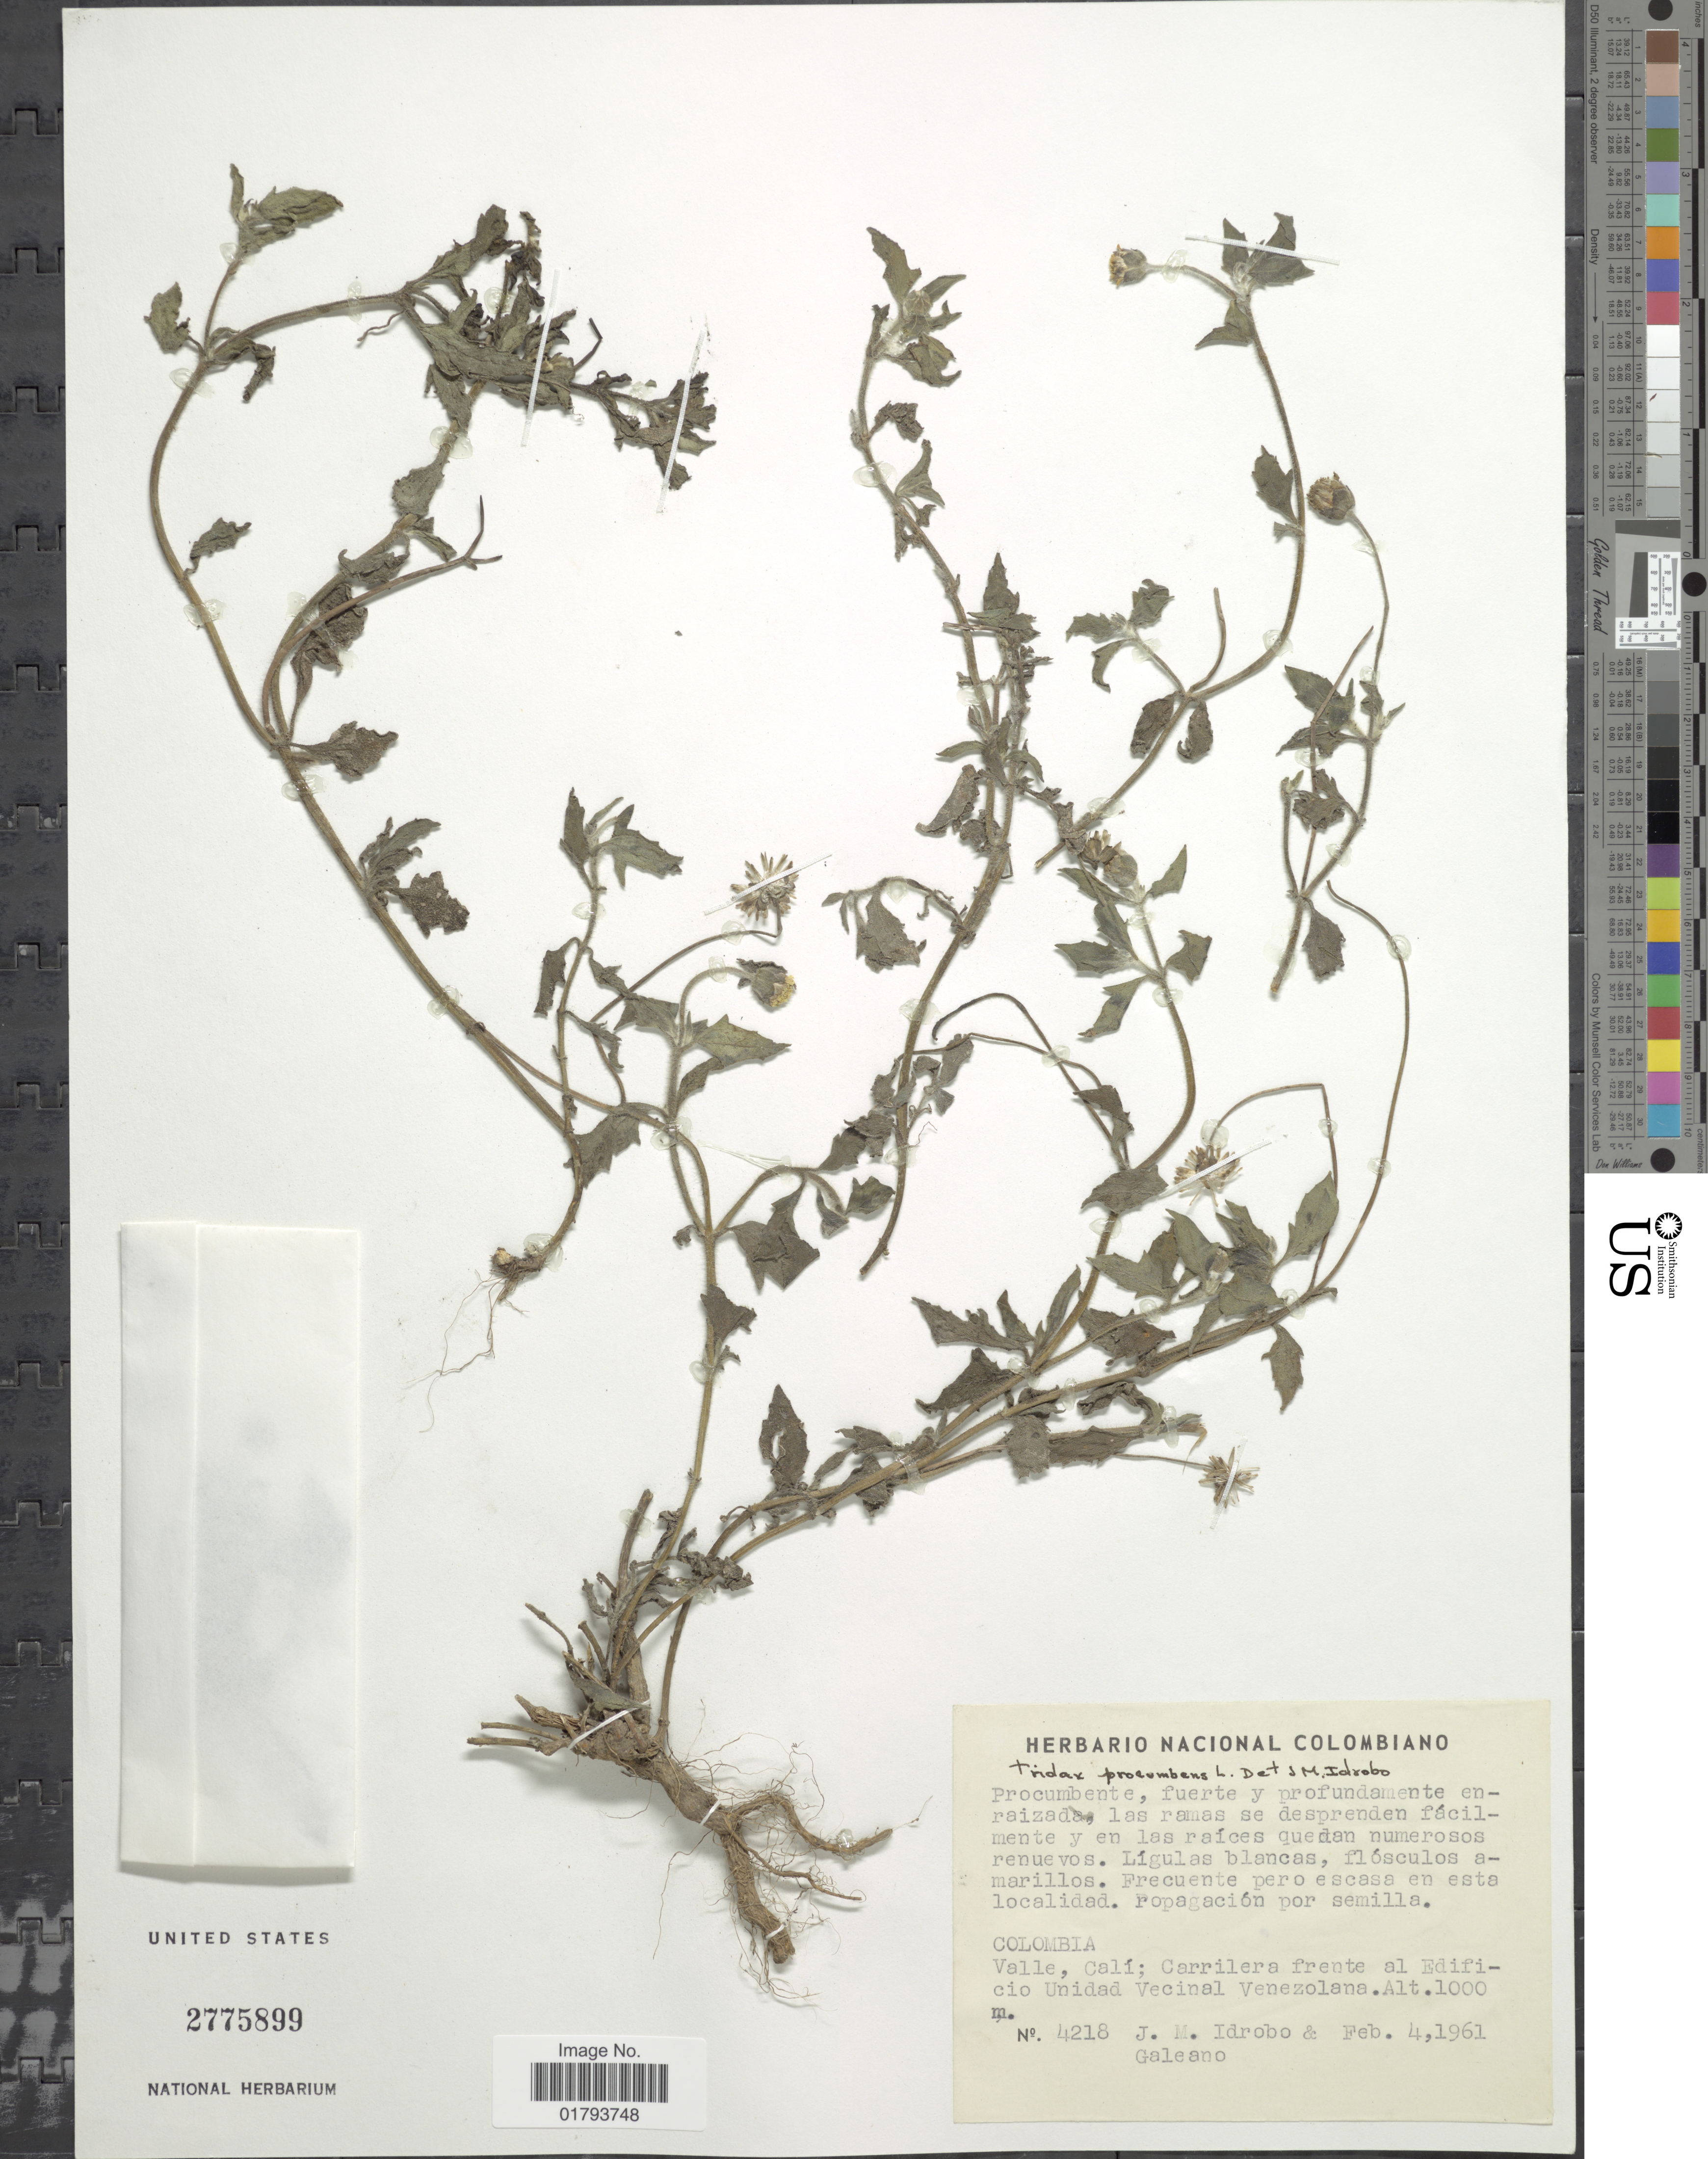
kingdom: Plantae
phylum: Tracheophyta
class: Magnoliopsida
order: Asterales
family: Asteraceae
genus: Tridax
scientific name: Tridax procumbens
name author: L.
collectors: J. M. Idrobo & -. Galeano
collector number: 4218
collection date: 1961-02-04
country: Colombia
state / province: Valle del Cauca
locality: Calí; Carrilera frente al Edificio Unidad Vecinal Venezolana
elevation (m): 1000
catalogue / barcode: US 2775899